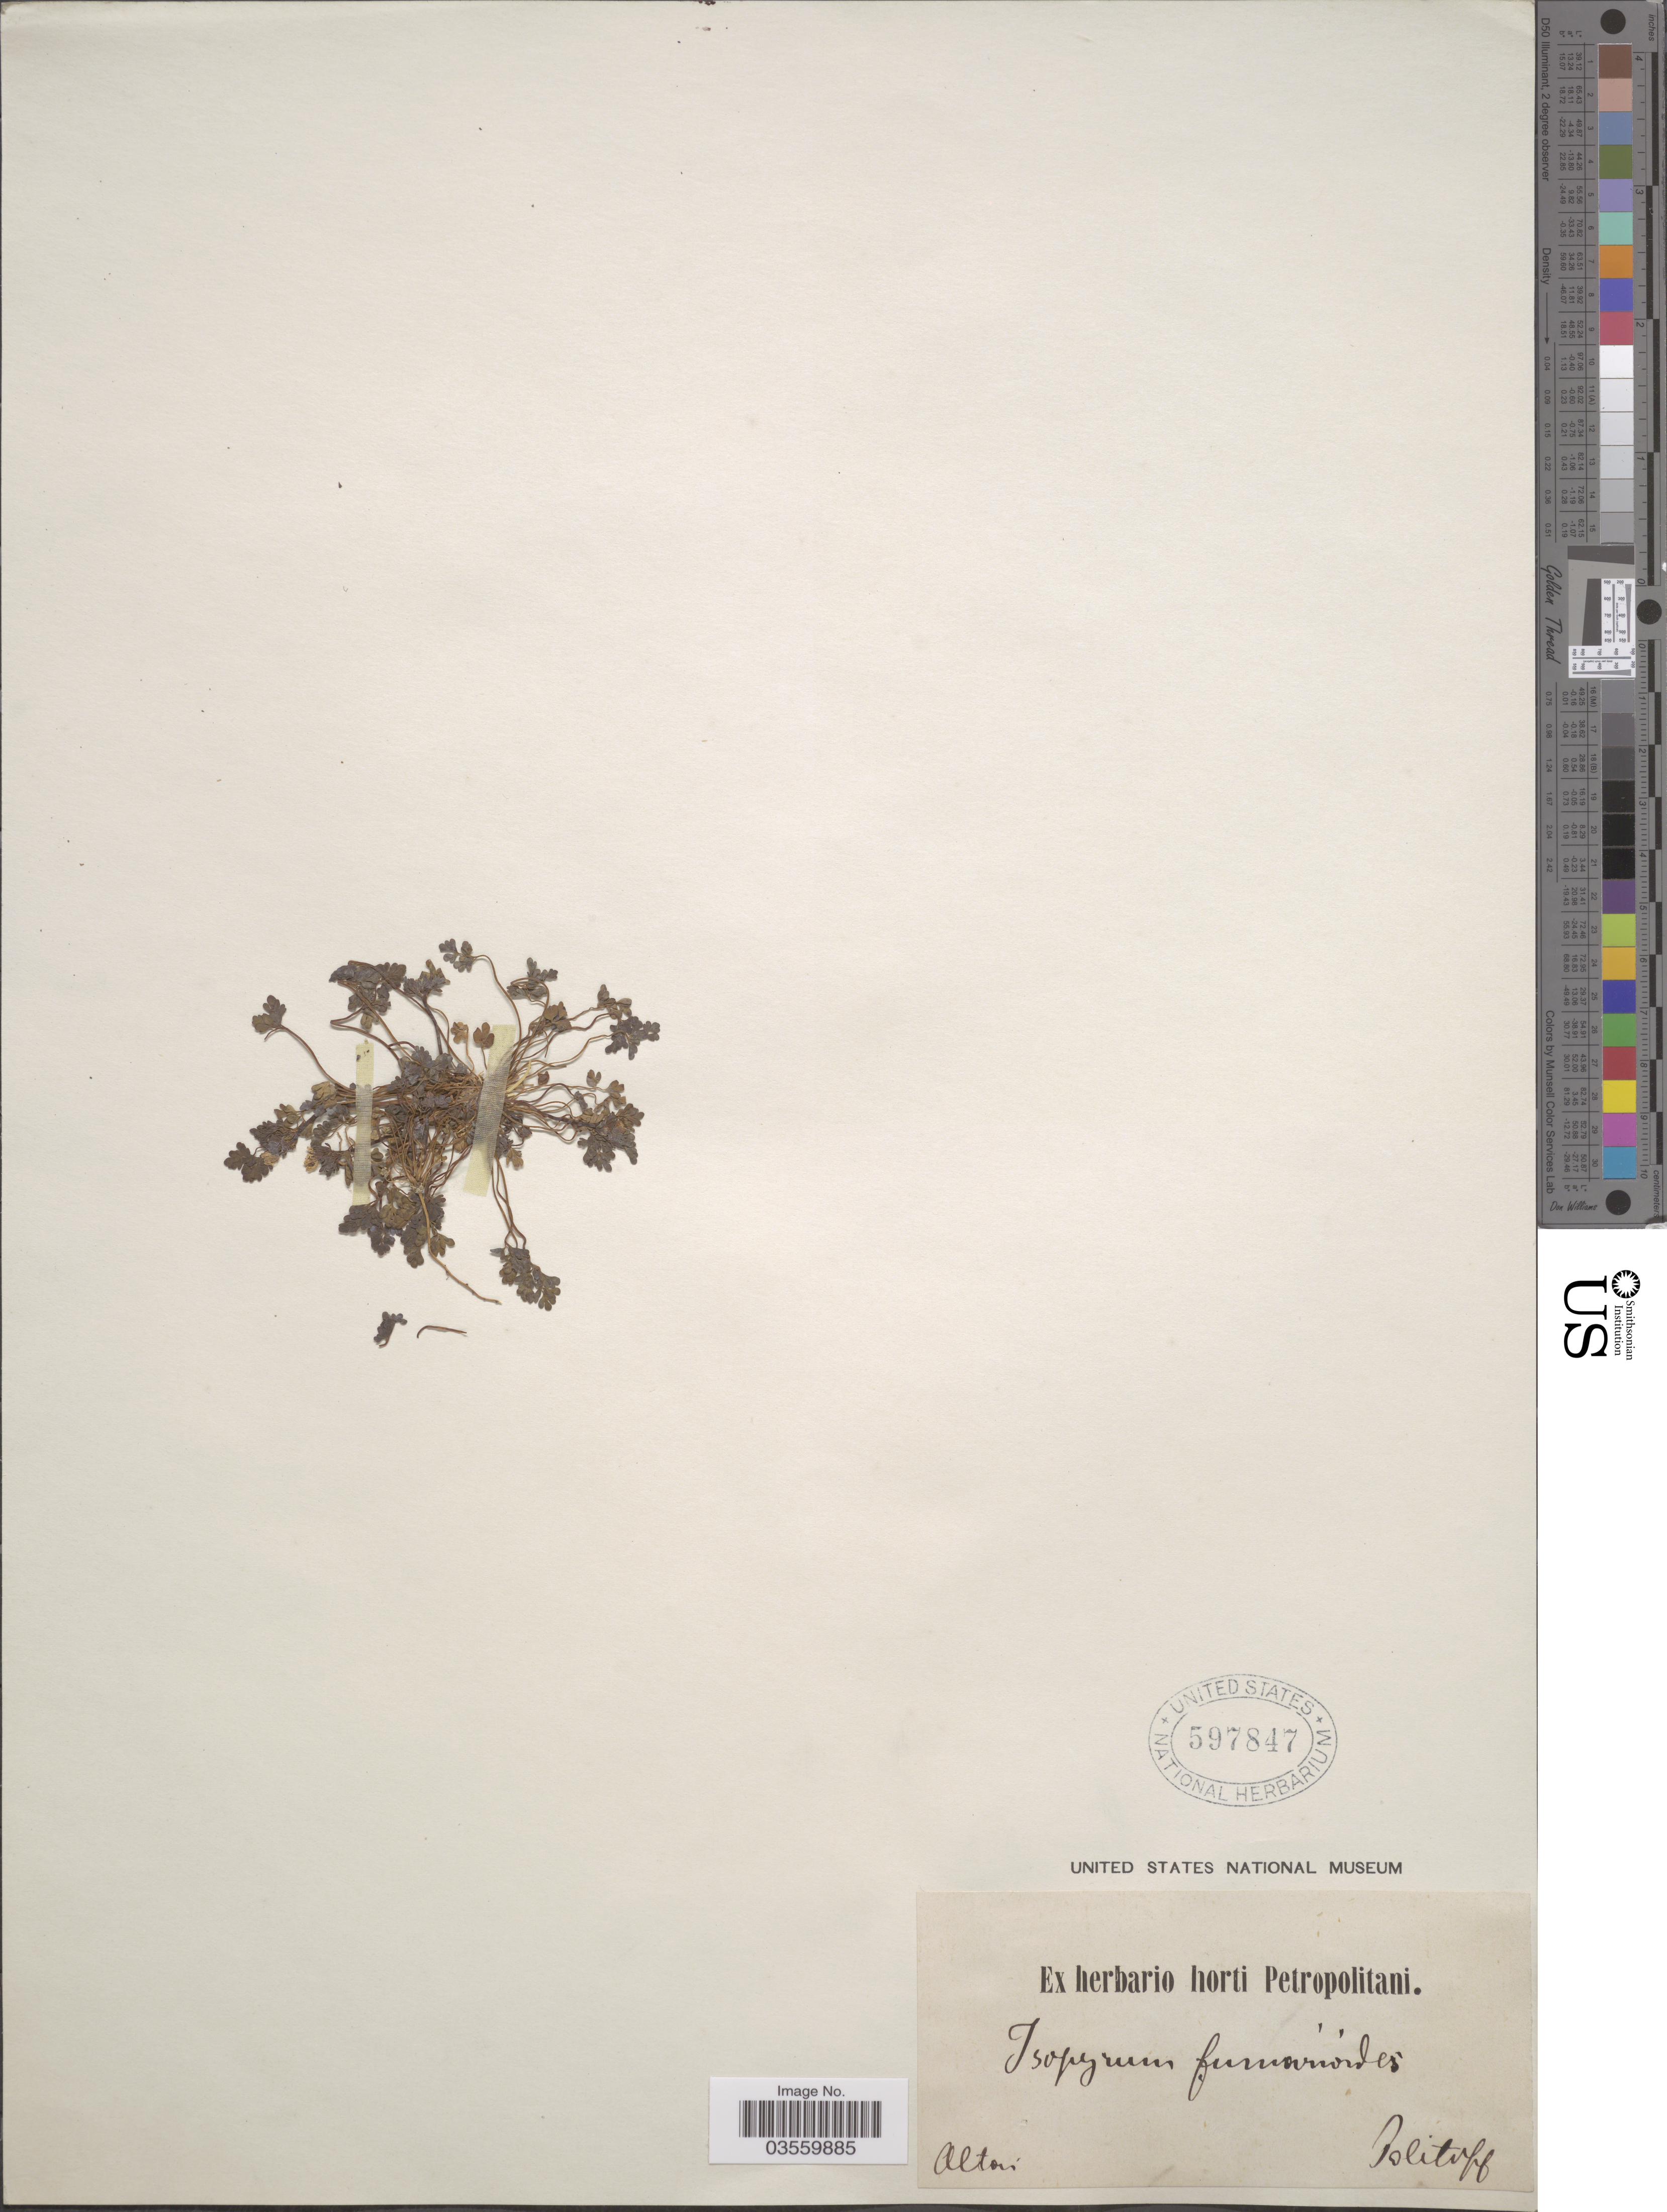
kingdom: Plantae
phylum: Tracheophyta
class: Magnoliopsida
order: Ranunculales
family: Ranunculaceae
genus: Leptopyrum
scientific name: Leptopyrum fumarioides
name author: (L.) Rchb.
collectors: Politoff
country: Russian Federation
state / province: Altai Republic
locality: Altai.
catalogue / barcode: US 597847